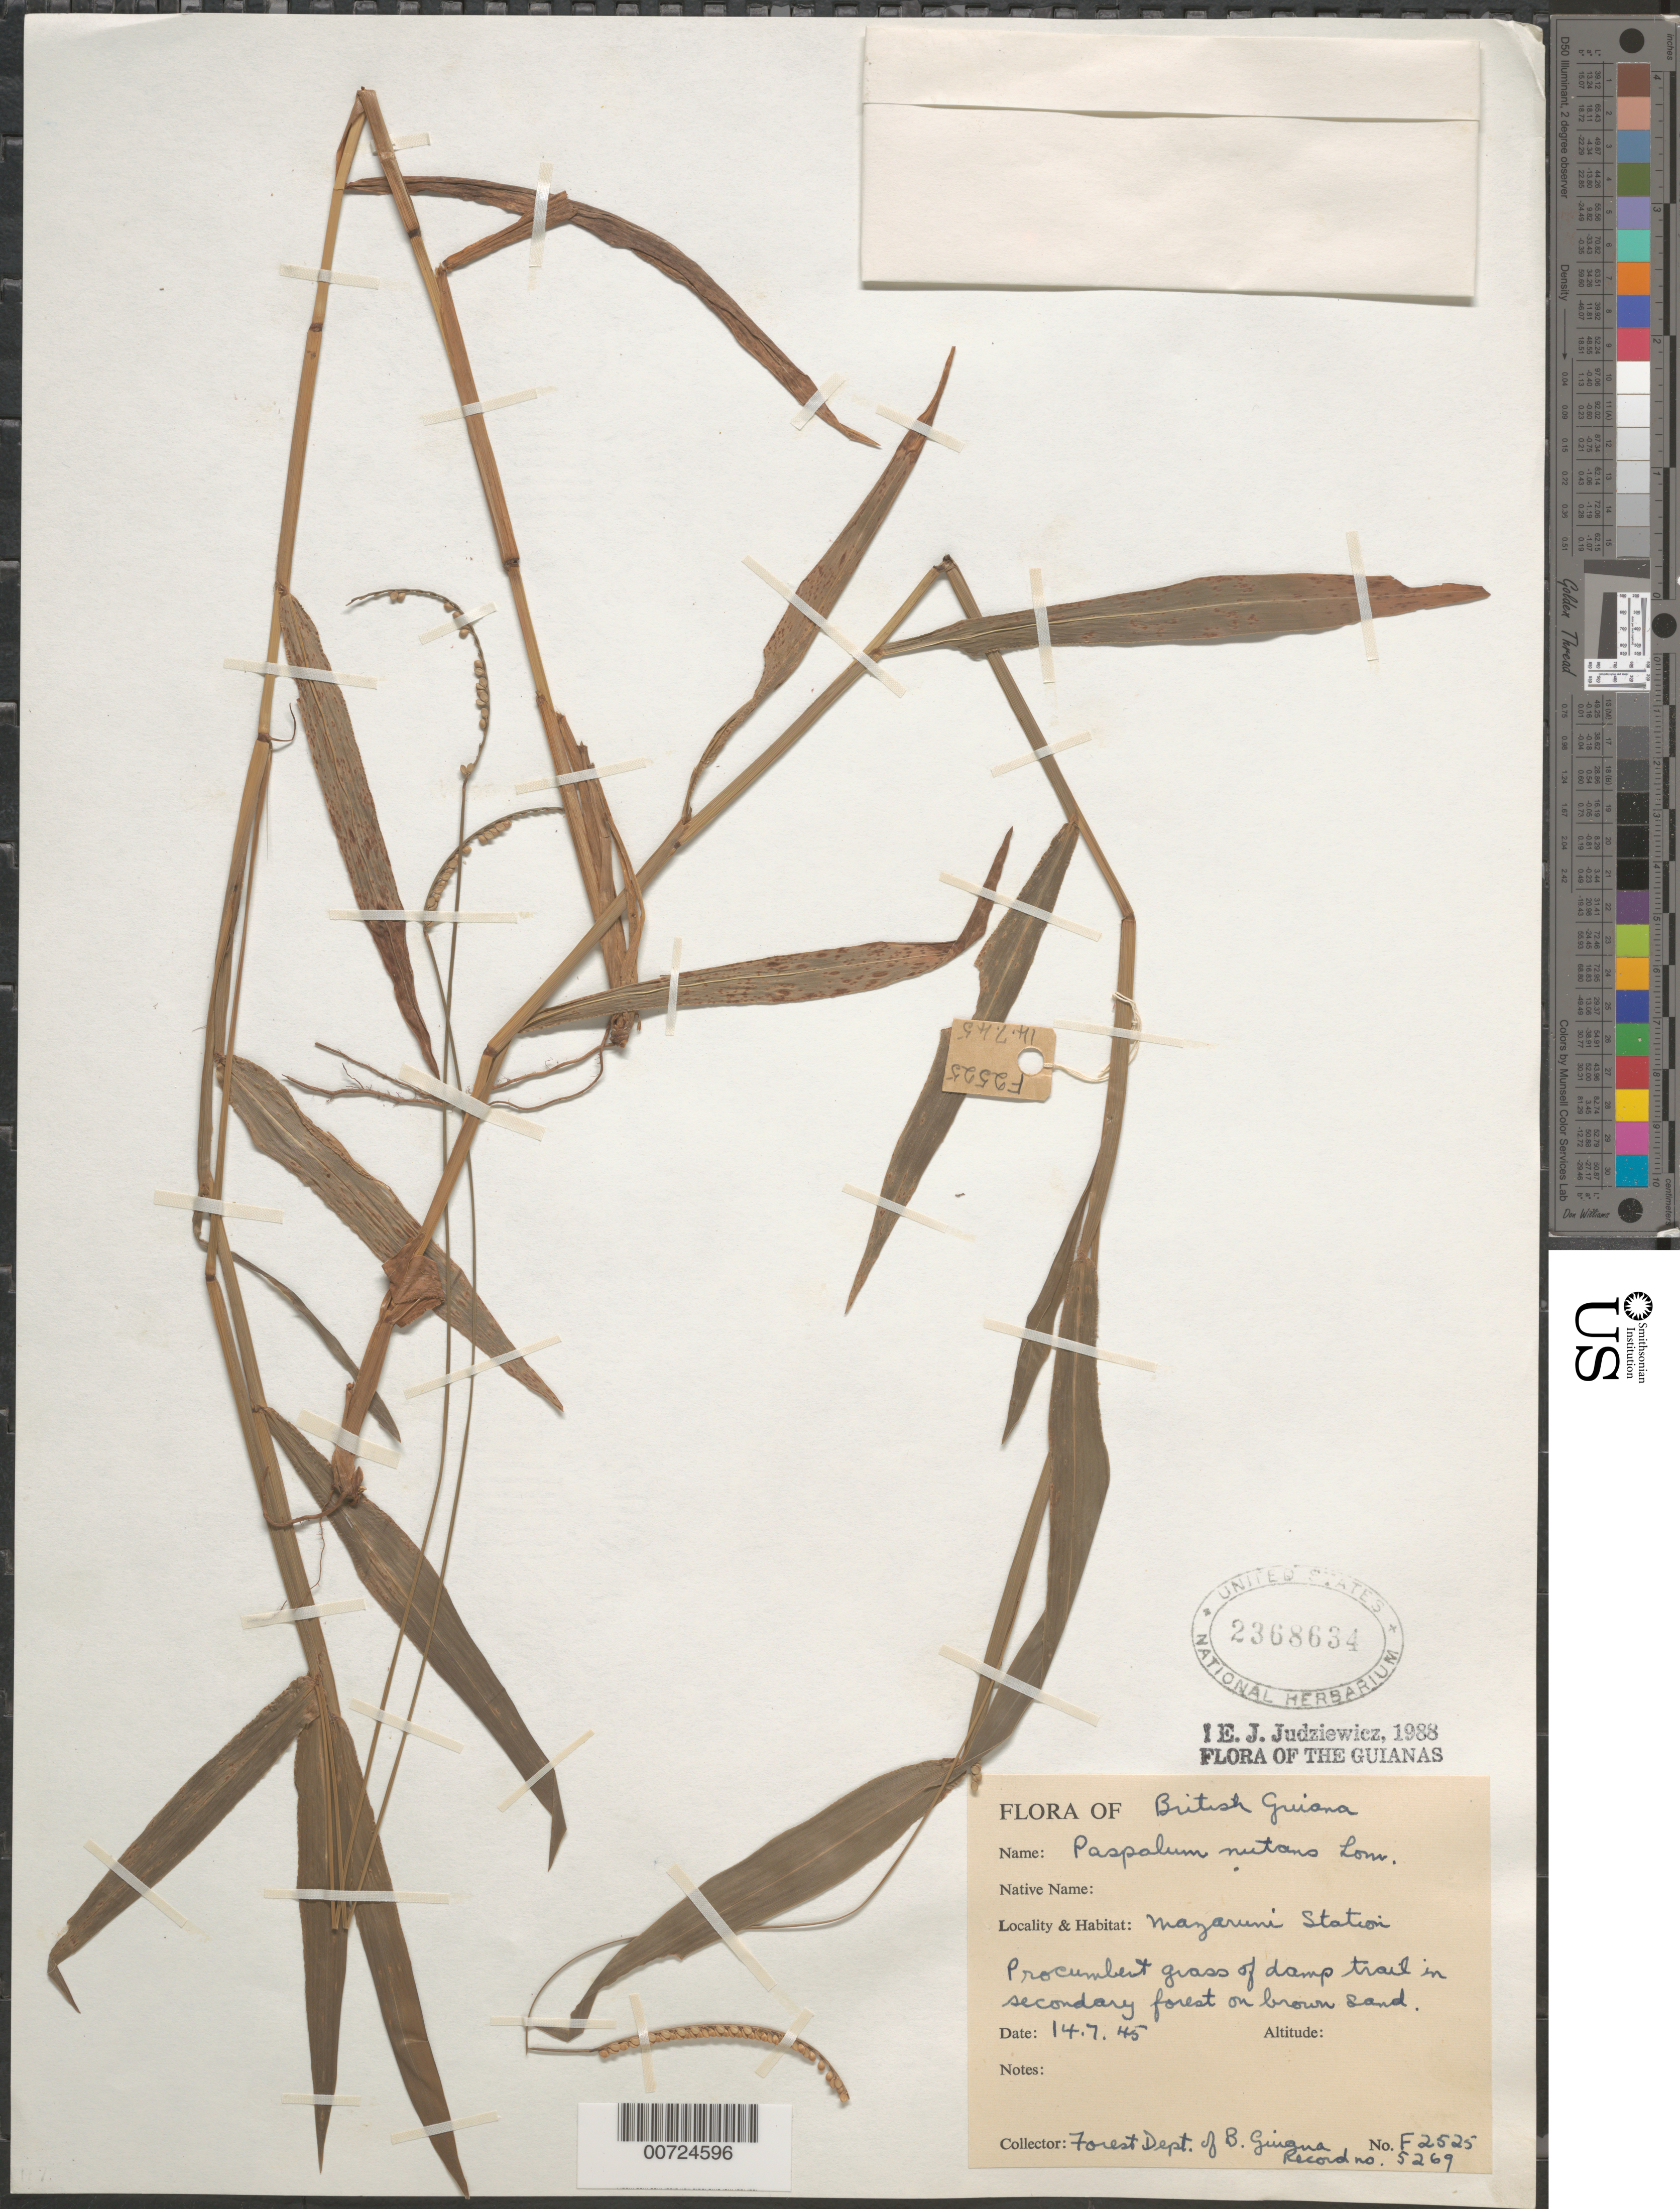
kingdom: Plantae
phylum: Tracheophyta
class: Liliopsida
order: Poales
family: Poaceae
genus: Paspalum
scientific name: Paspalum nutans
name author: Lam.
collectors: British Guiana Forestry Dept.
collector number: F2525/5269?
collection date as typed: Transcribed d/m/y: 14/7/45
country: Guyana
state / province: Cuyuni-Mazaruni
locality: British Guiana. Mazaruni Station.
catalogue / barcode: US 2368634